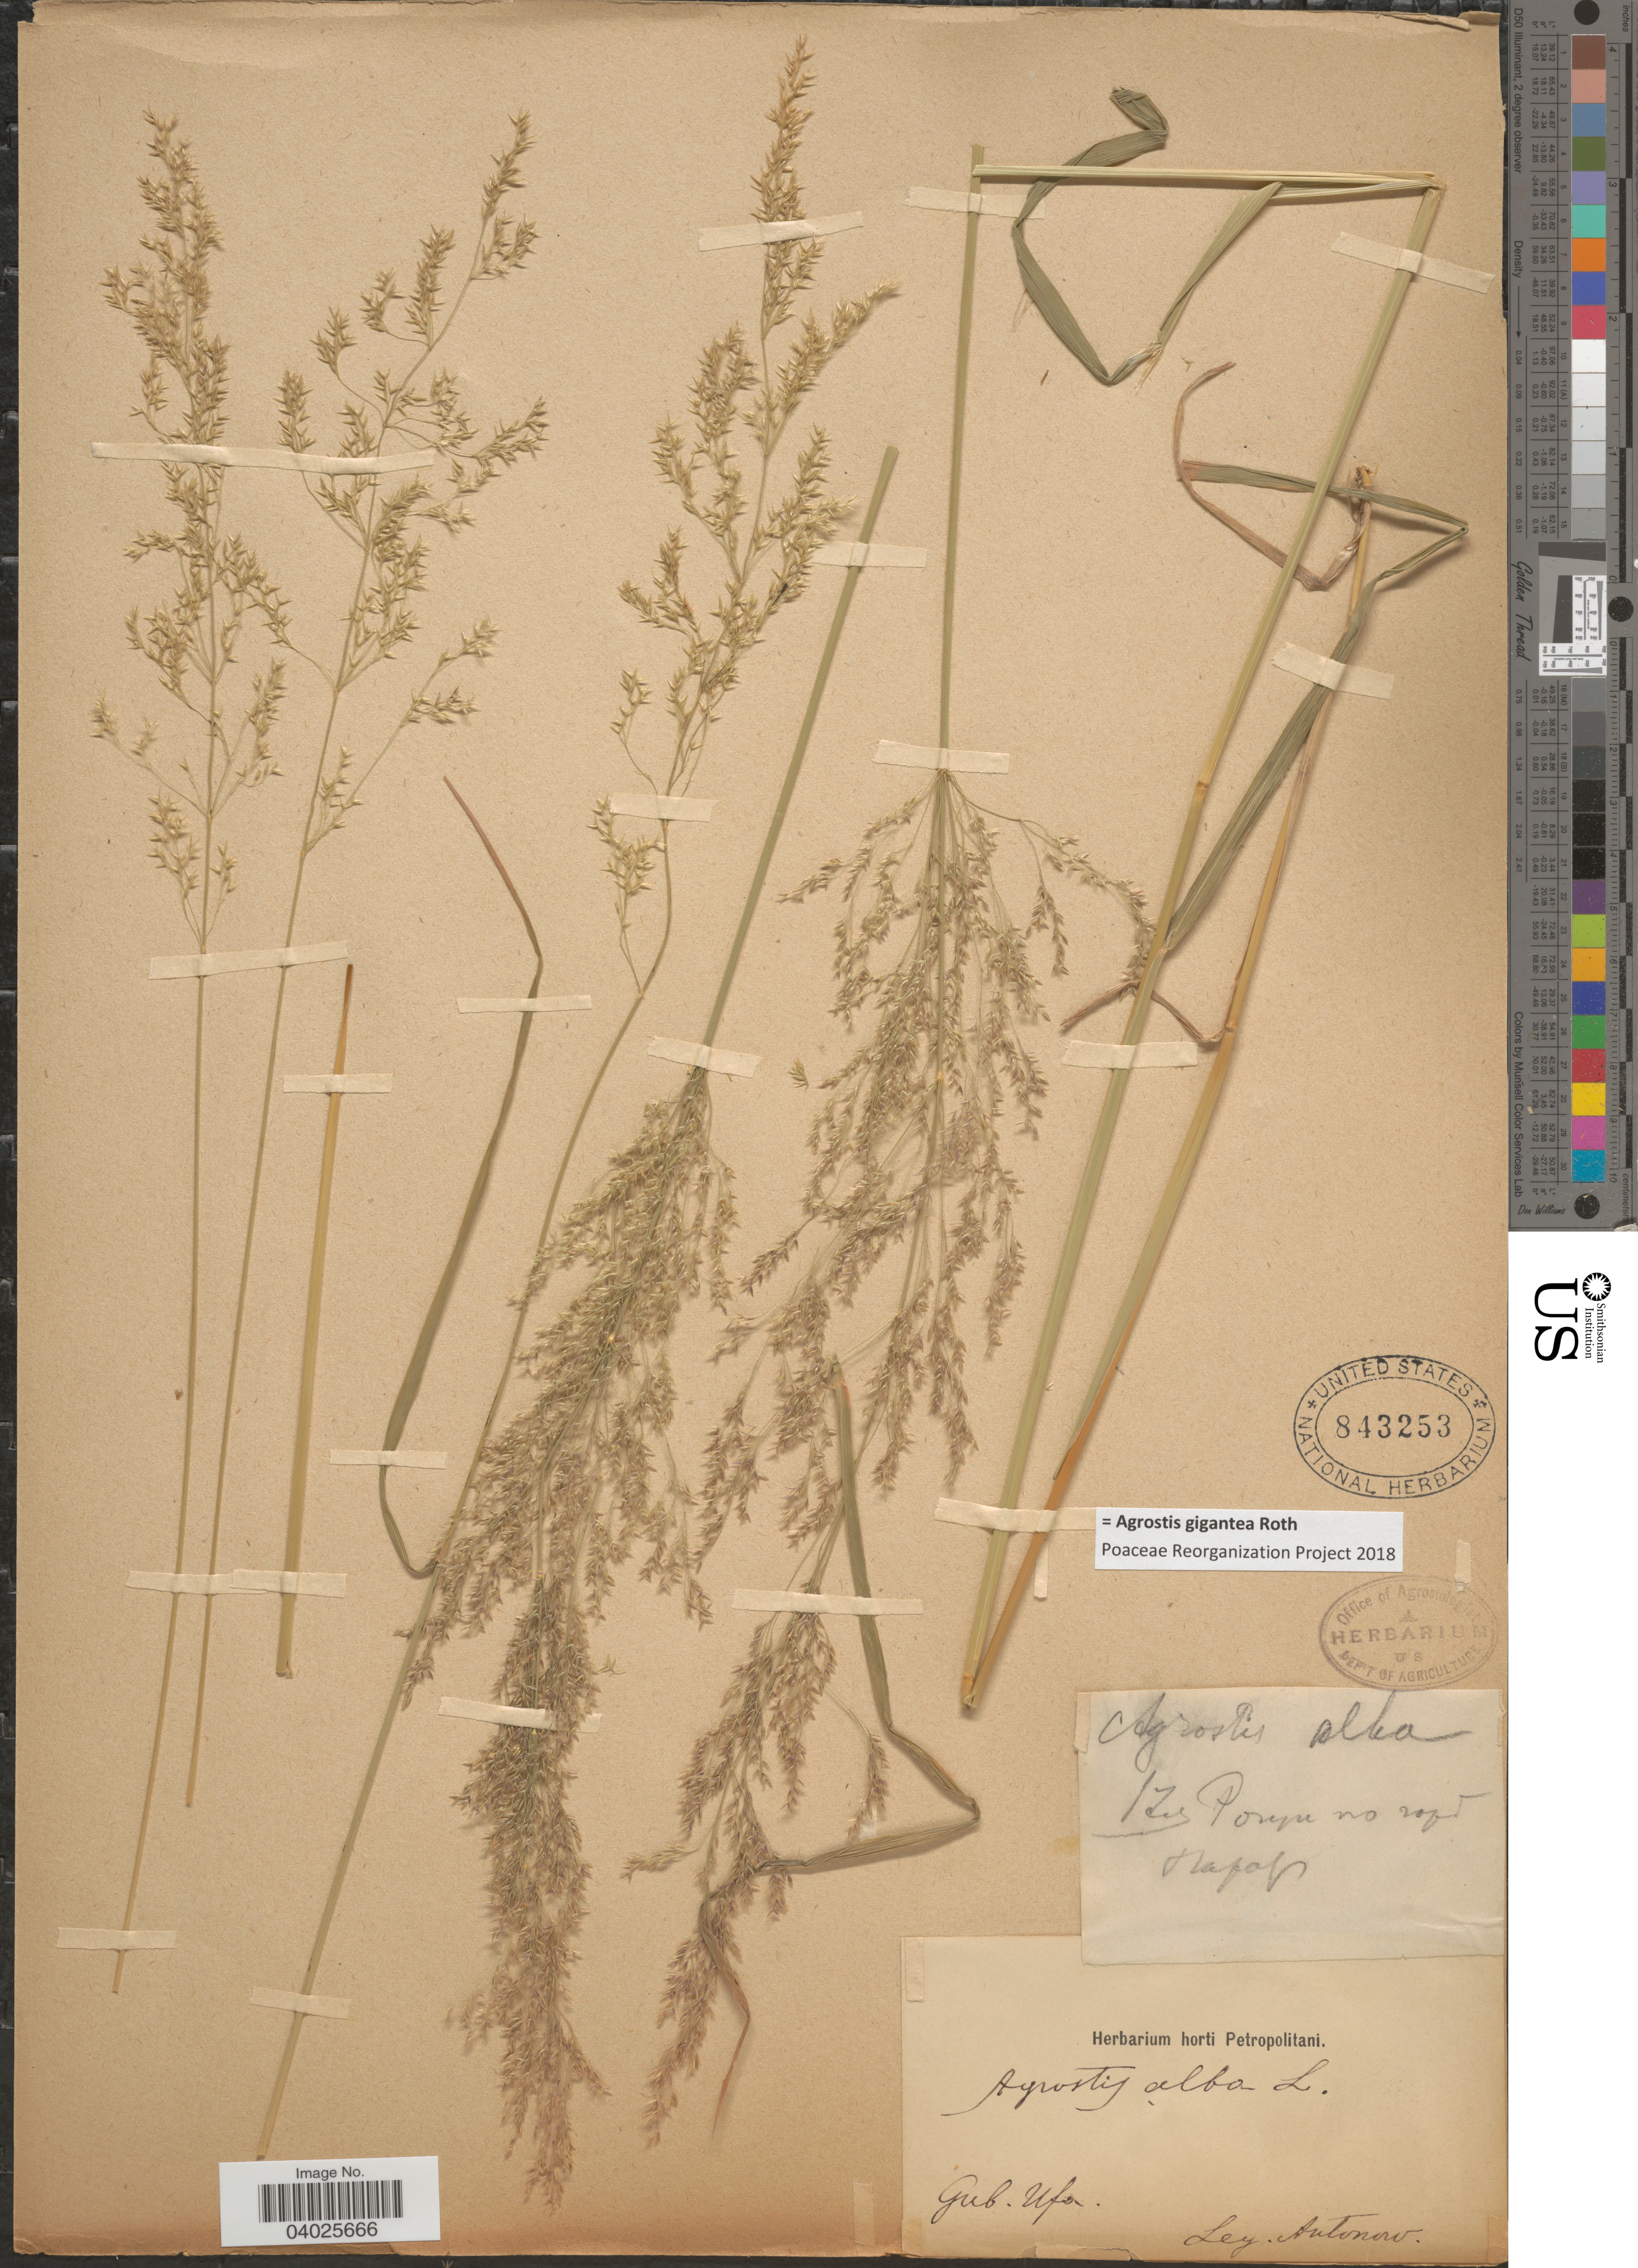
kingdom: Plantae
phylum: Tracheophyta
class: Liliopsida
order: Poales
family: Poaceae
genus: Agrostis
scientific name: Agrostis gigantea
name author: Roth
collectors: Antonov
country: Russian Federation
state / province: Bashkortostan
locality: Gub. Ufa.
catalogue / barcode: US 843253